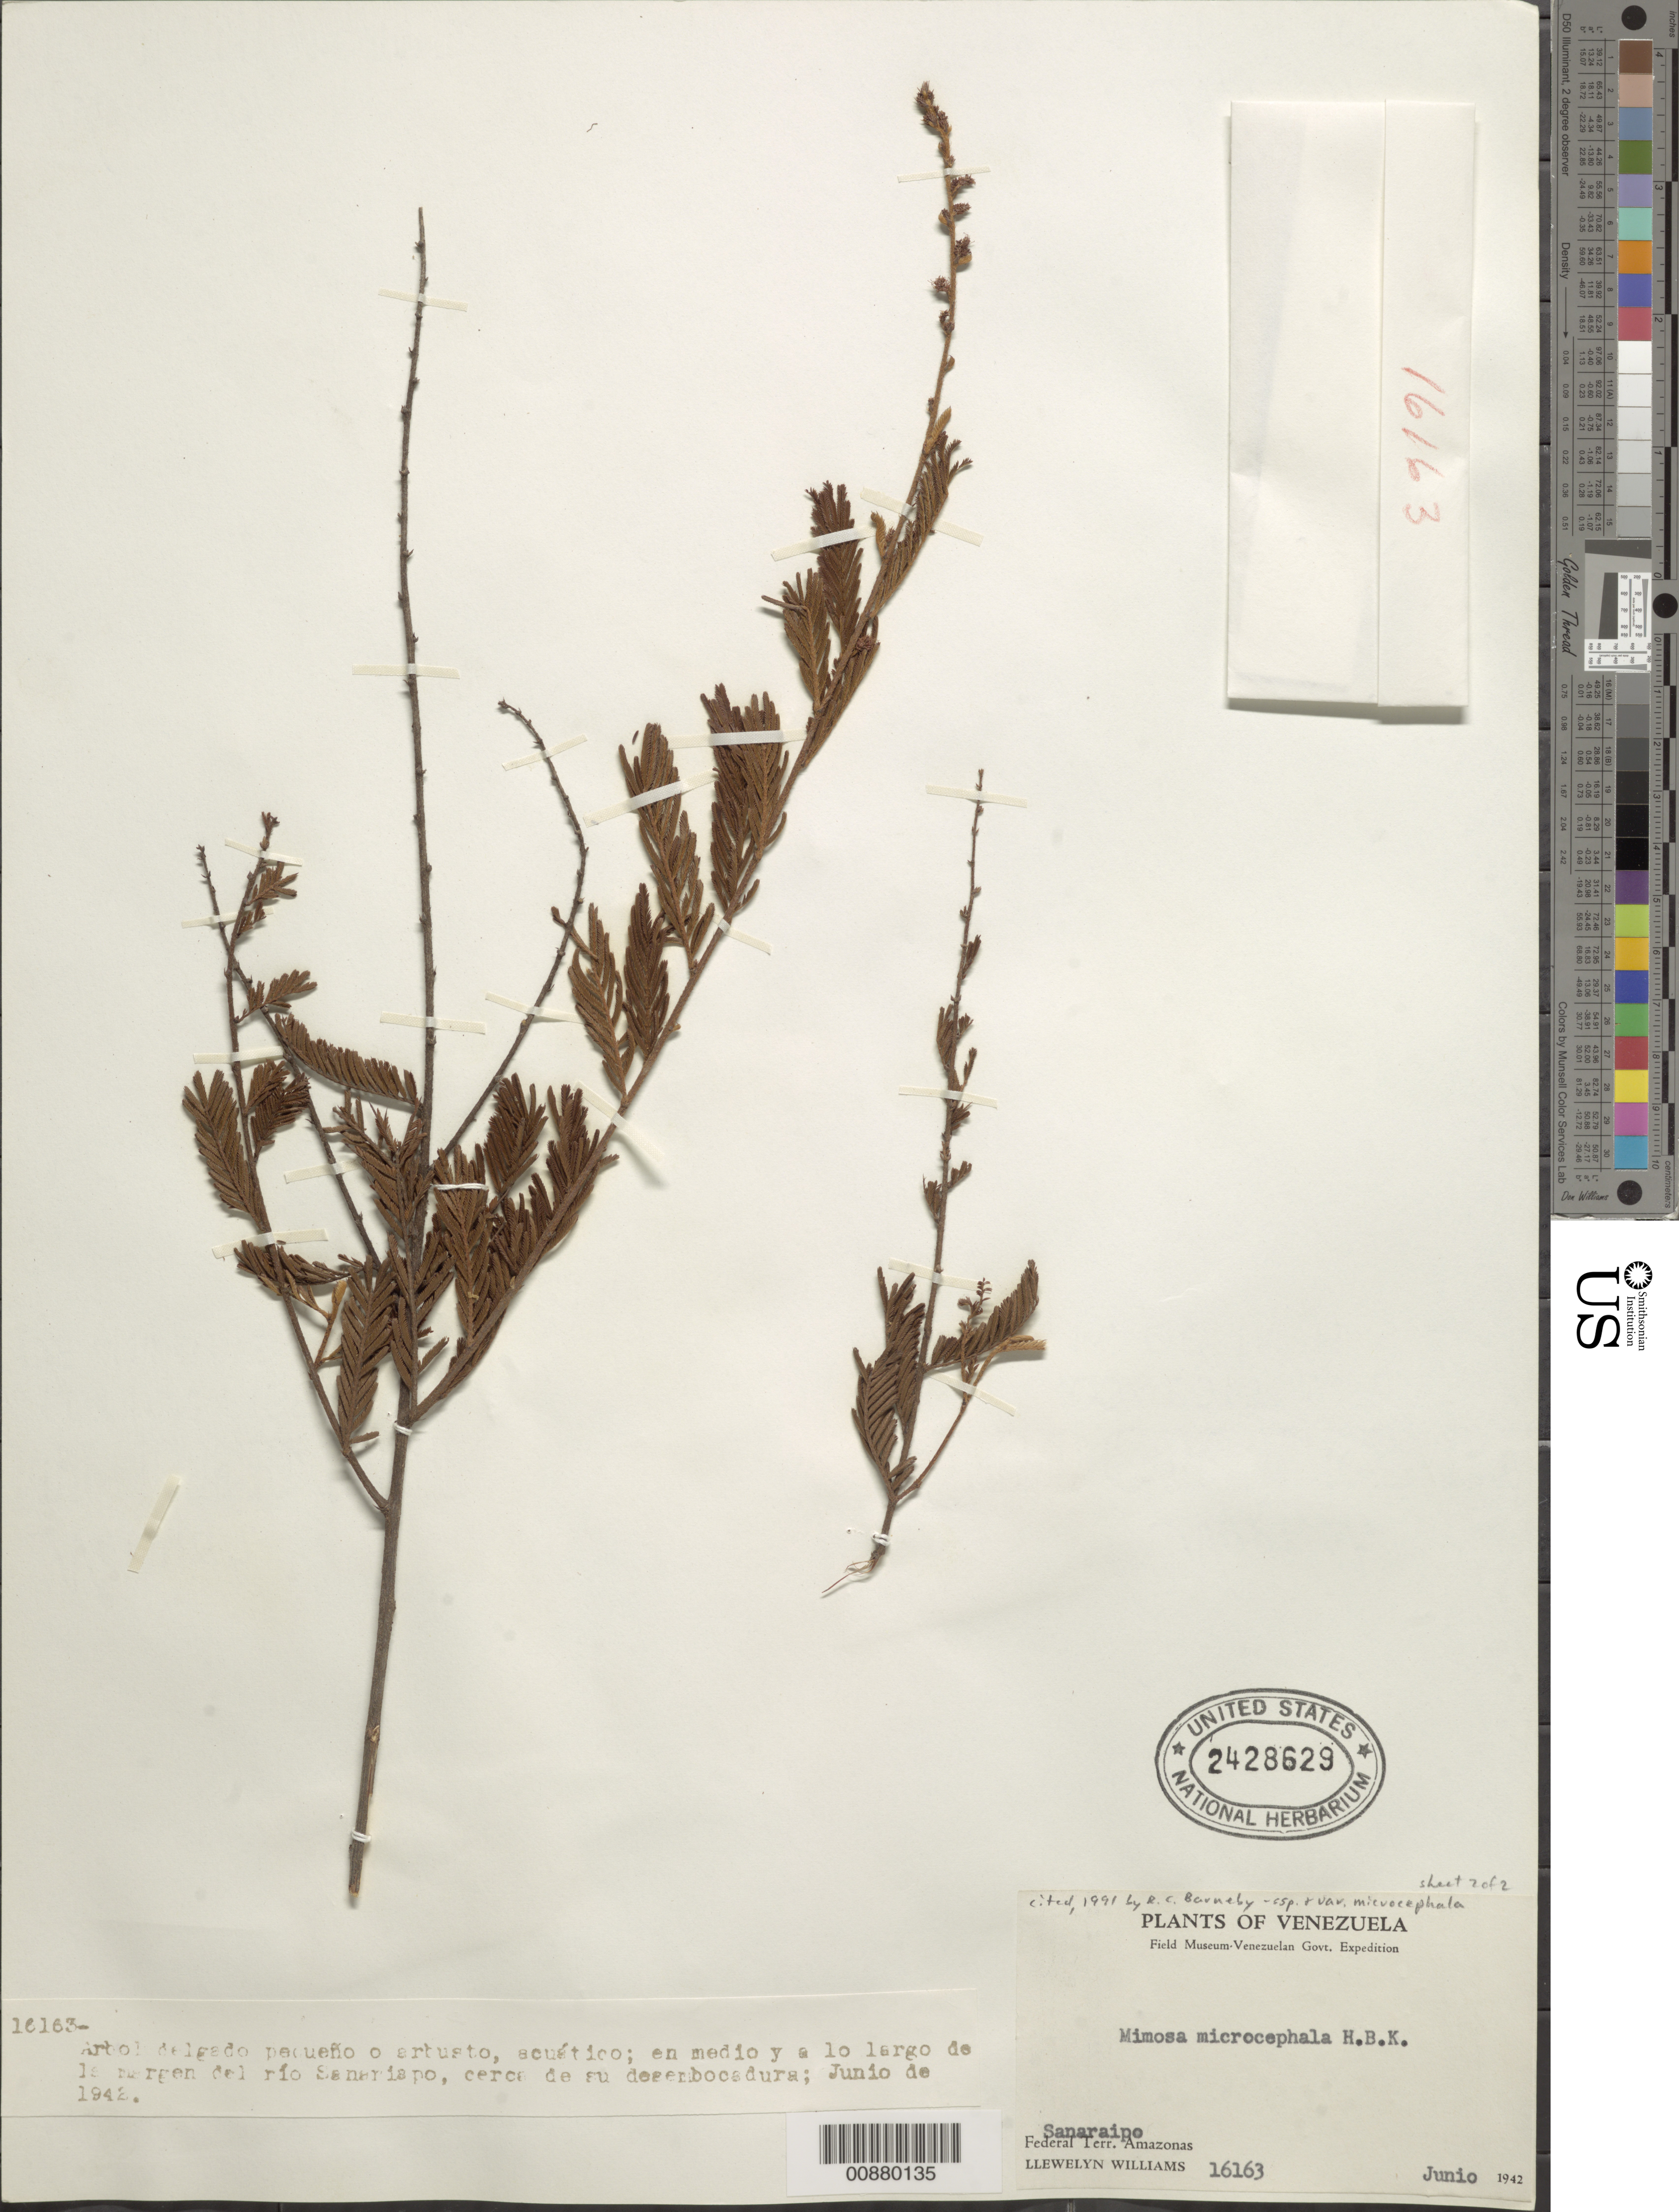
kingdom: Plantae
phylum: Tracheophyta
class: Magnoliopsida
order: Fabales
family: Fabaceae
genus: Mimosa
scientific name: Mimosa microcephala var. microcephala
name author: Humb. & Bonpl. ex Willd.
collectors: Ll. Williams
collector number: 16163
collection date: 1942-06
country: Venezuela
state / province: Amazonas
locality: La margen del río Sanaraipo, cerca de du desembocadura, federal Terr. Amazonas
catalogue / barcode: US 2428629